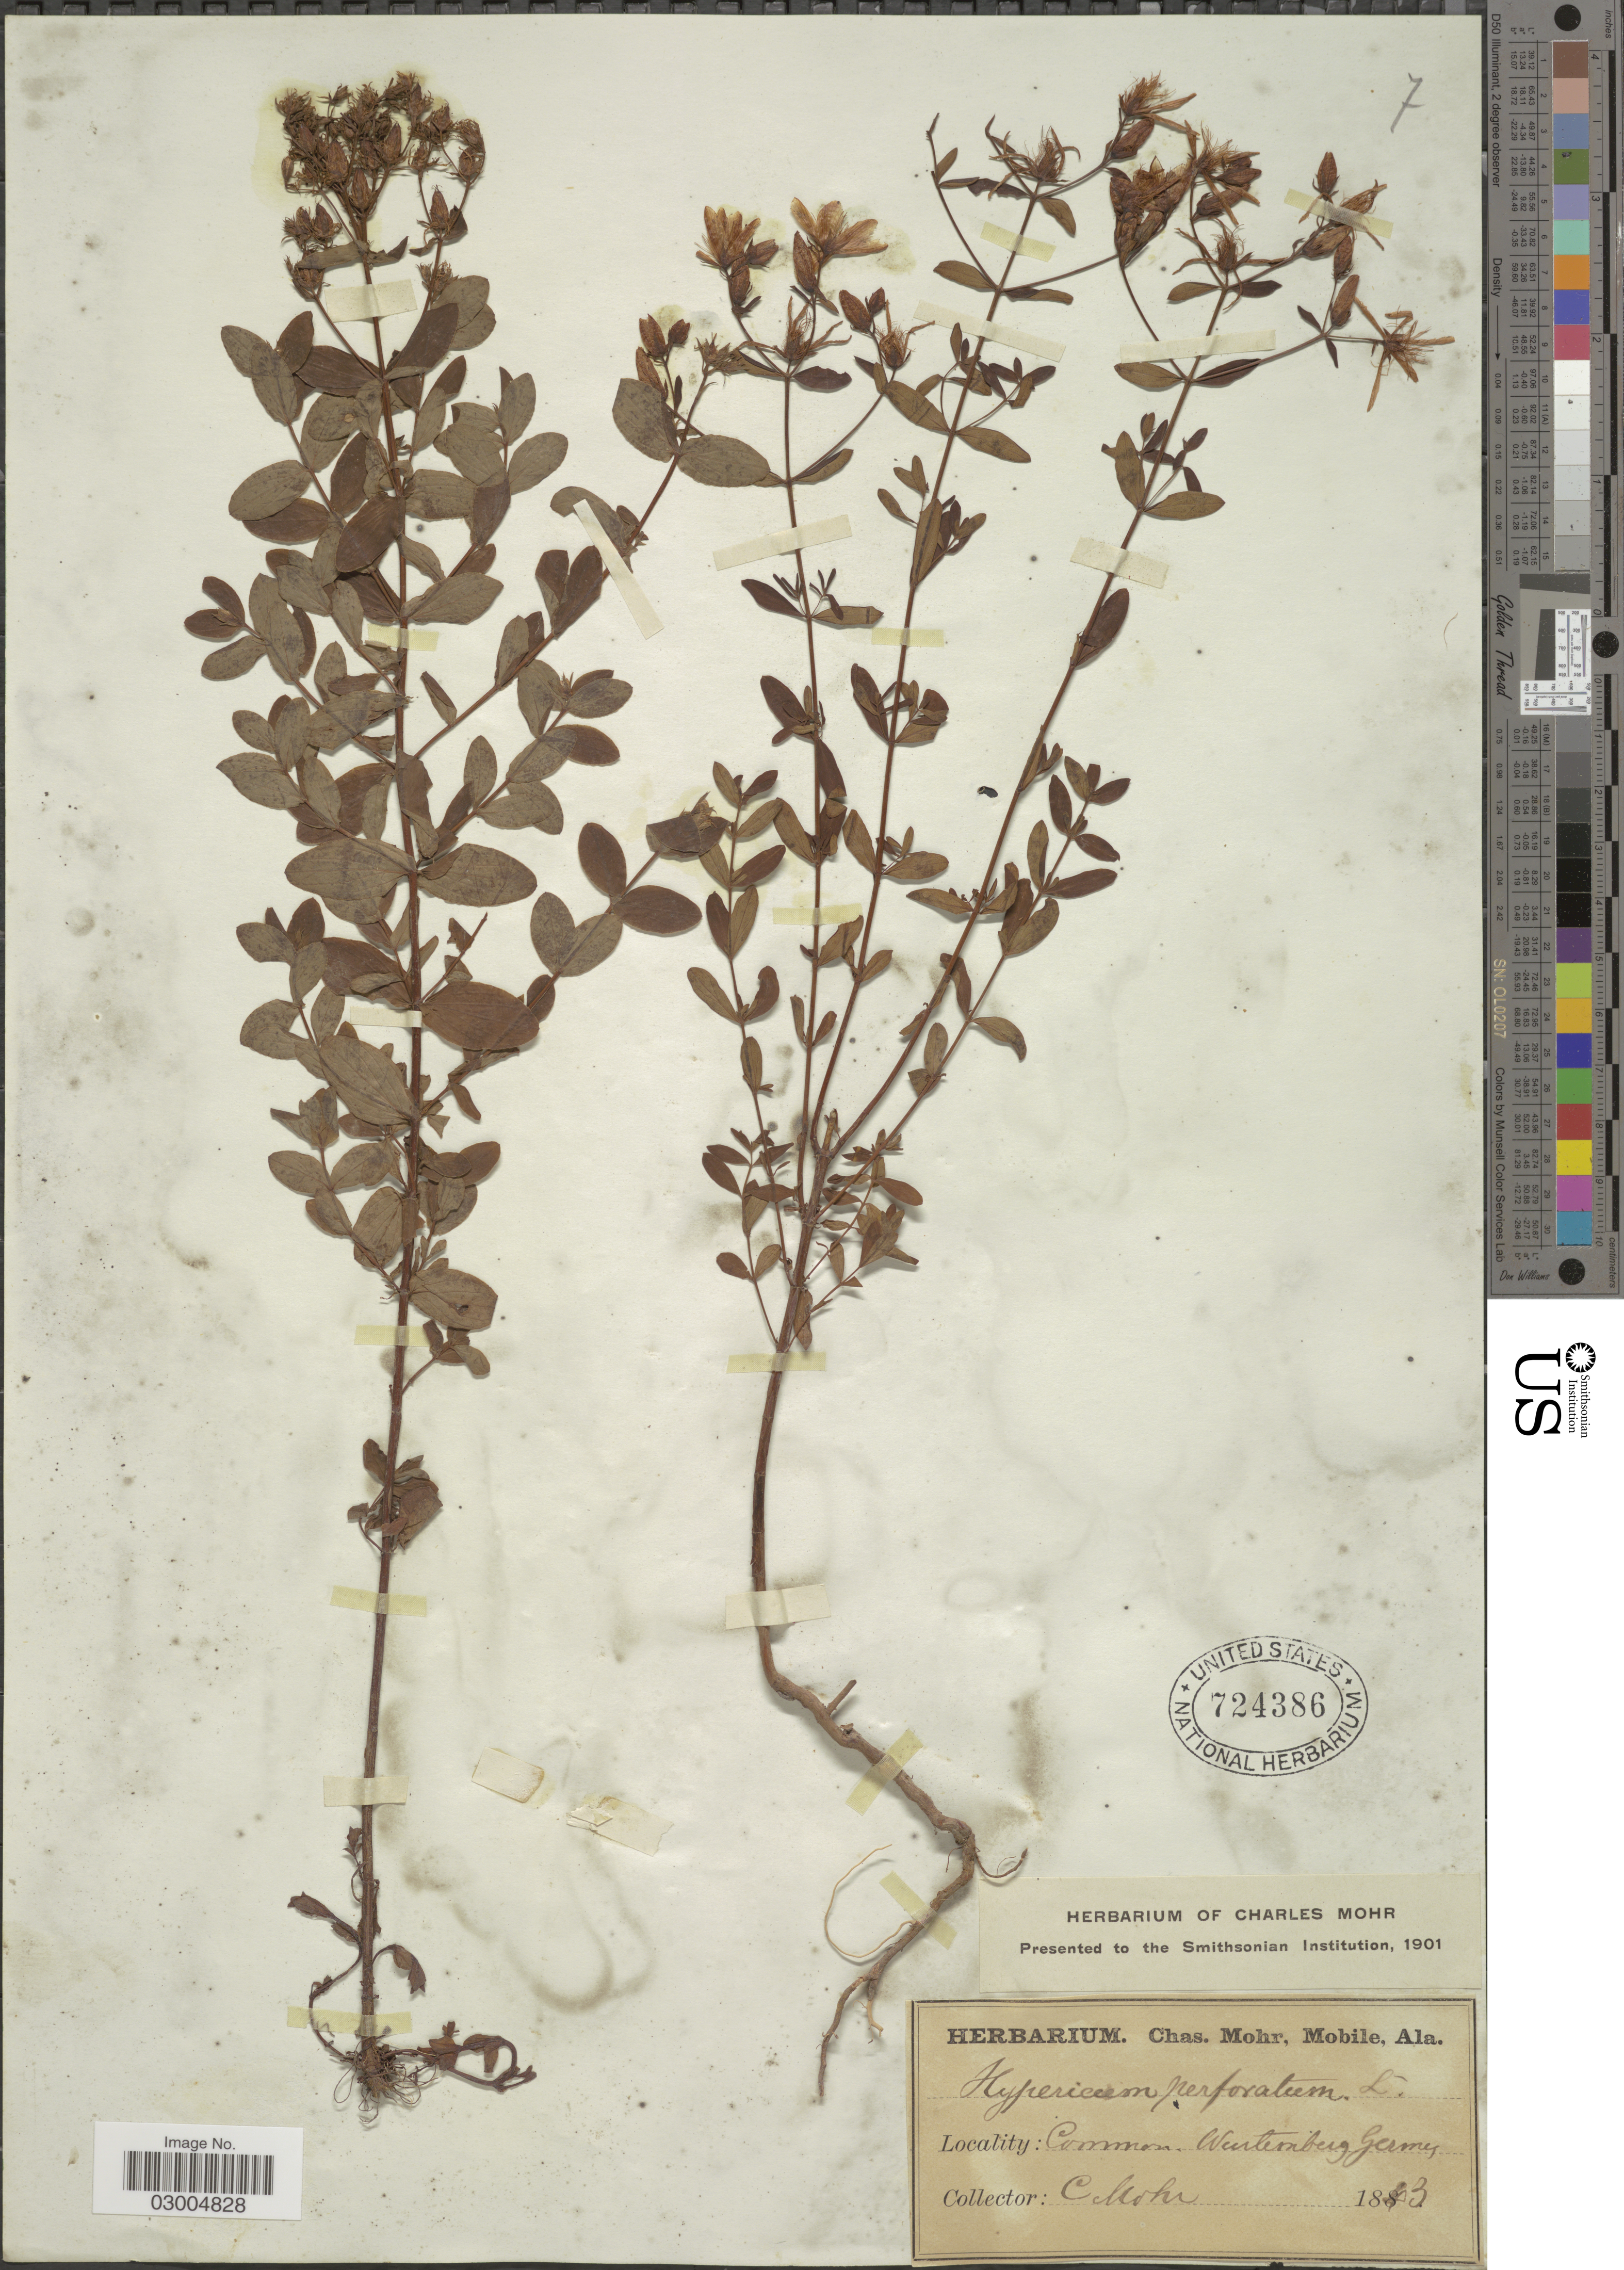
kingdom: Plantae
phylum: Tracheophyta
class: Magnoliopsida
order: Malpighiales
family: Hypericaceae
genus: Hypericum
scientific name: Hypericum perforatum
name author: L.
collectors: C. T. Mohr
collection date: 1843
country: Germany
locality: Wurtenberg. [interpreted]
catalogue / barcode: US 724386